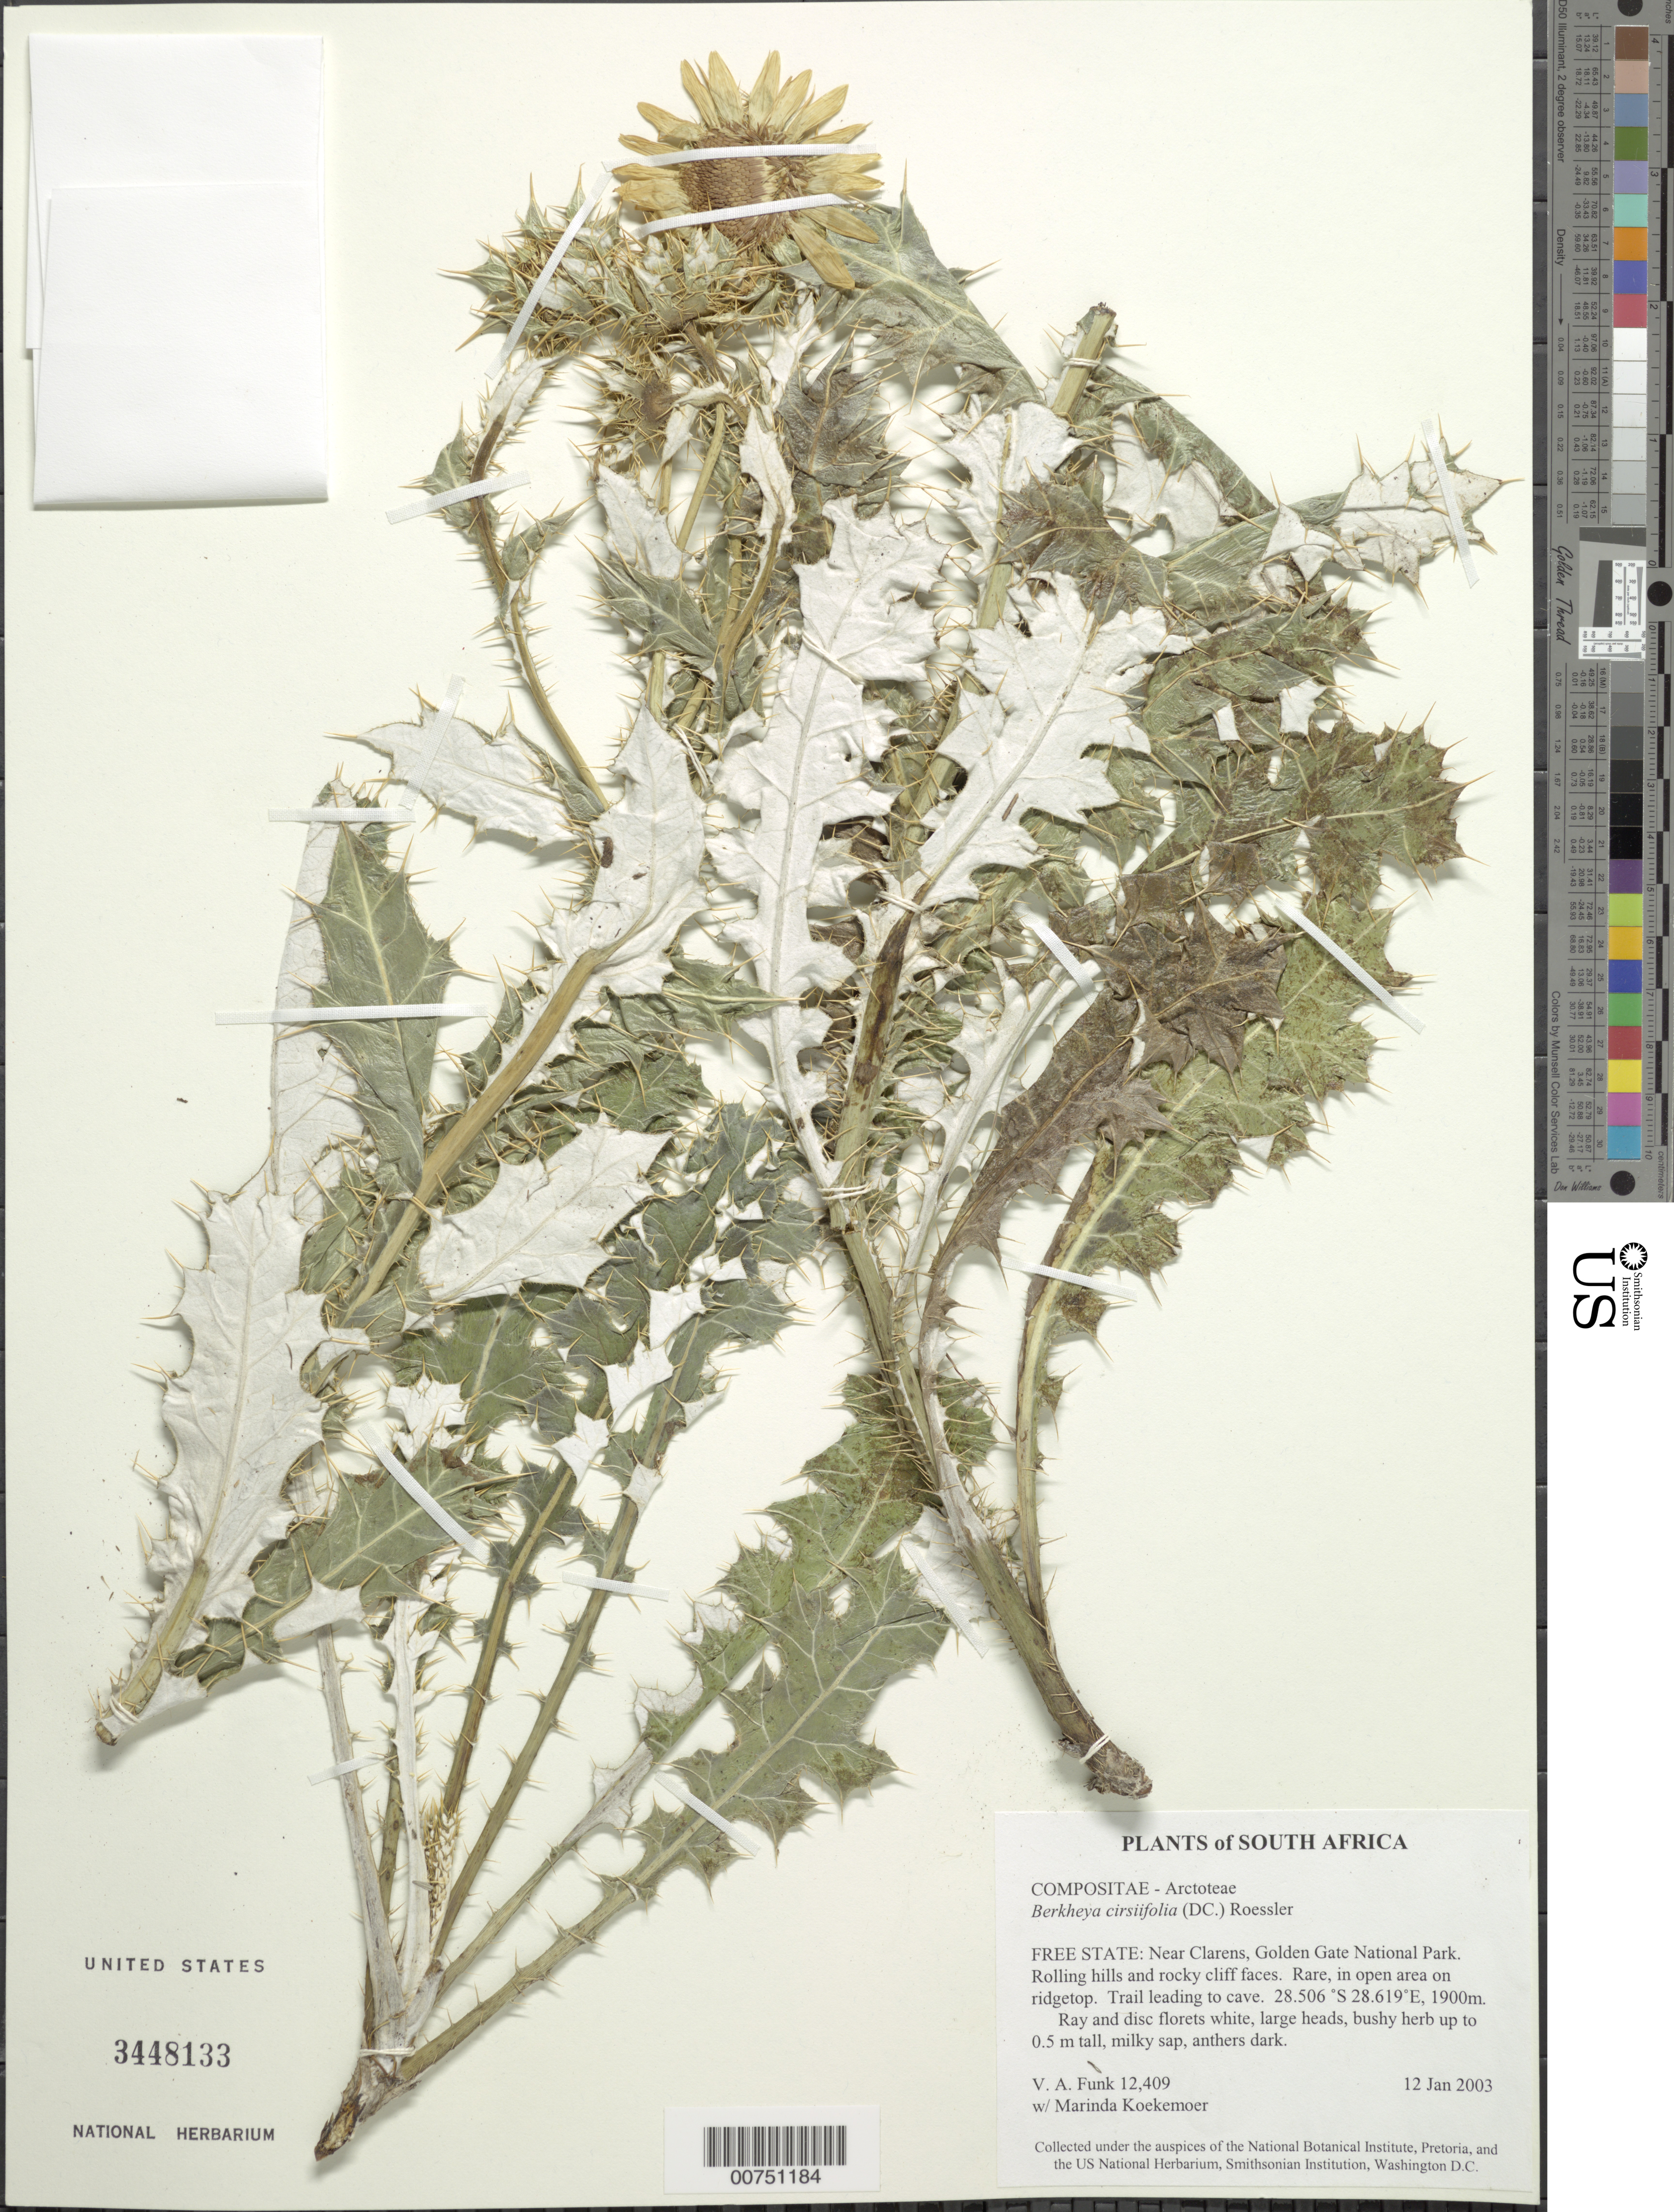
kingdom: Plantae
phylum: Tracheophyta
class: Magnoliopsida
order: Asterales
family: Asteraceae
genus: Berkheya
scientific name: Berkheya cirsiifolia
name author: (DC.) Roessler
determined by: Funk, Vicki A., (BOT), Smithsonian Institution - National Museum of Natural History (UNITED STATES)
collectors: V. Funk & M. Koekemoer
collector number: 12409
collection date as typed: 12 January 2003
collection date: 2003-01-12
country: South Africa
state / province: Free State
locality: Clarens, Golden Gate National Park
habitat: Rolling hills and rocky cliff faces, open area near ridgetop, trail leading to cave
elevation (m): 1900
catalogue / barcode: US 3448133